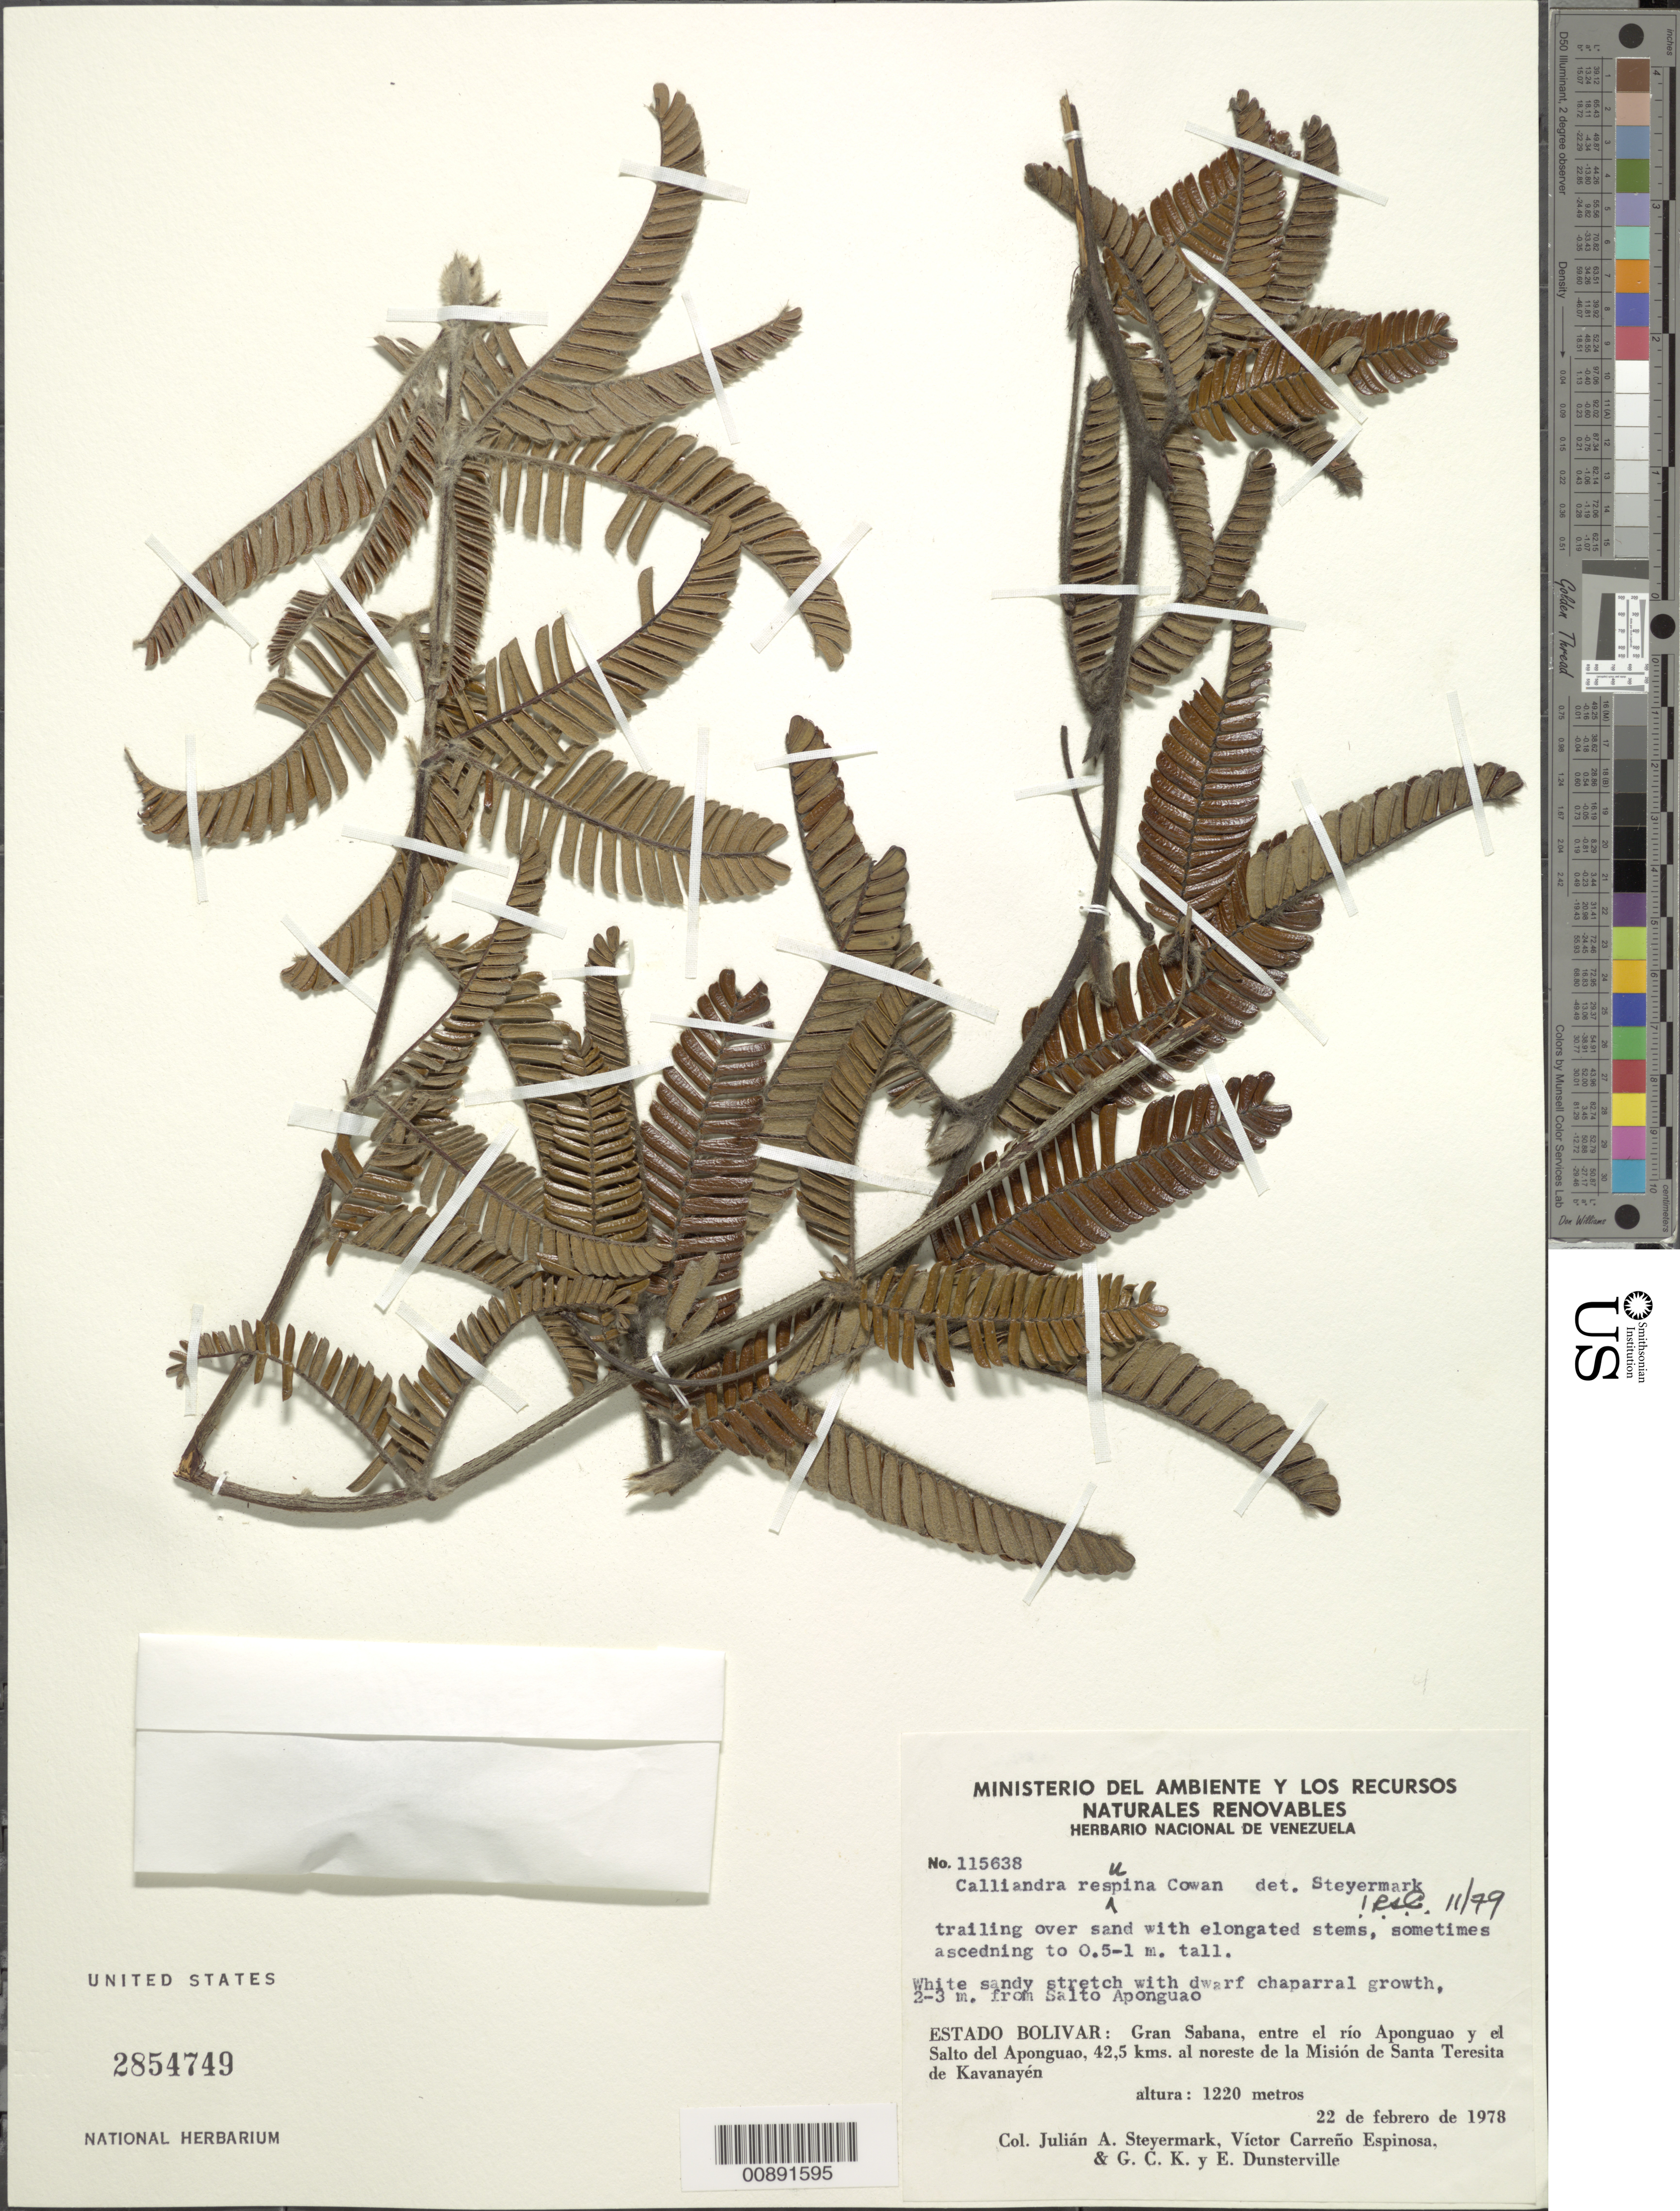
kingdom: Plantae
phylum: Tracheophyta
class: Magnoliopsida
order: Fabales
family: Fabaceae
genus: Calliandra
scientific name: Calliandra resupina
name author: R.S. Cowan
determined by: Cowan, R. S.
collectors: J. Steyermark, V. Carreño E., G. C. K. Dunsterville & E. Dunsterville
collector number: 115638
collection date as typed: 22-Feb-78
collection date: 1978-02-22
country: Venezuela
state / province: Bolívar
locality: Gran Sabana, entre el rio Aponguao y el Salto del Aponquao (2-3 m from Salto Aponguao), 42.5km al NE de la Mision de Santa Teresita de Kavanayen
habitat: White sandy stretch with dwarf chaparral growth; trailing over sand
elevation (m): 1220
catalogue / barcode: US 2854749